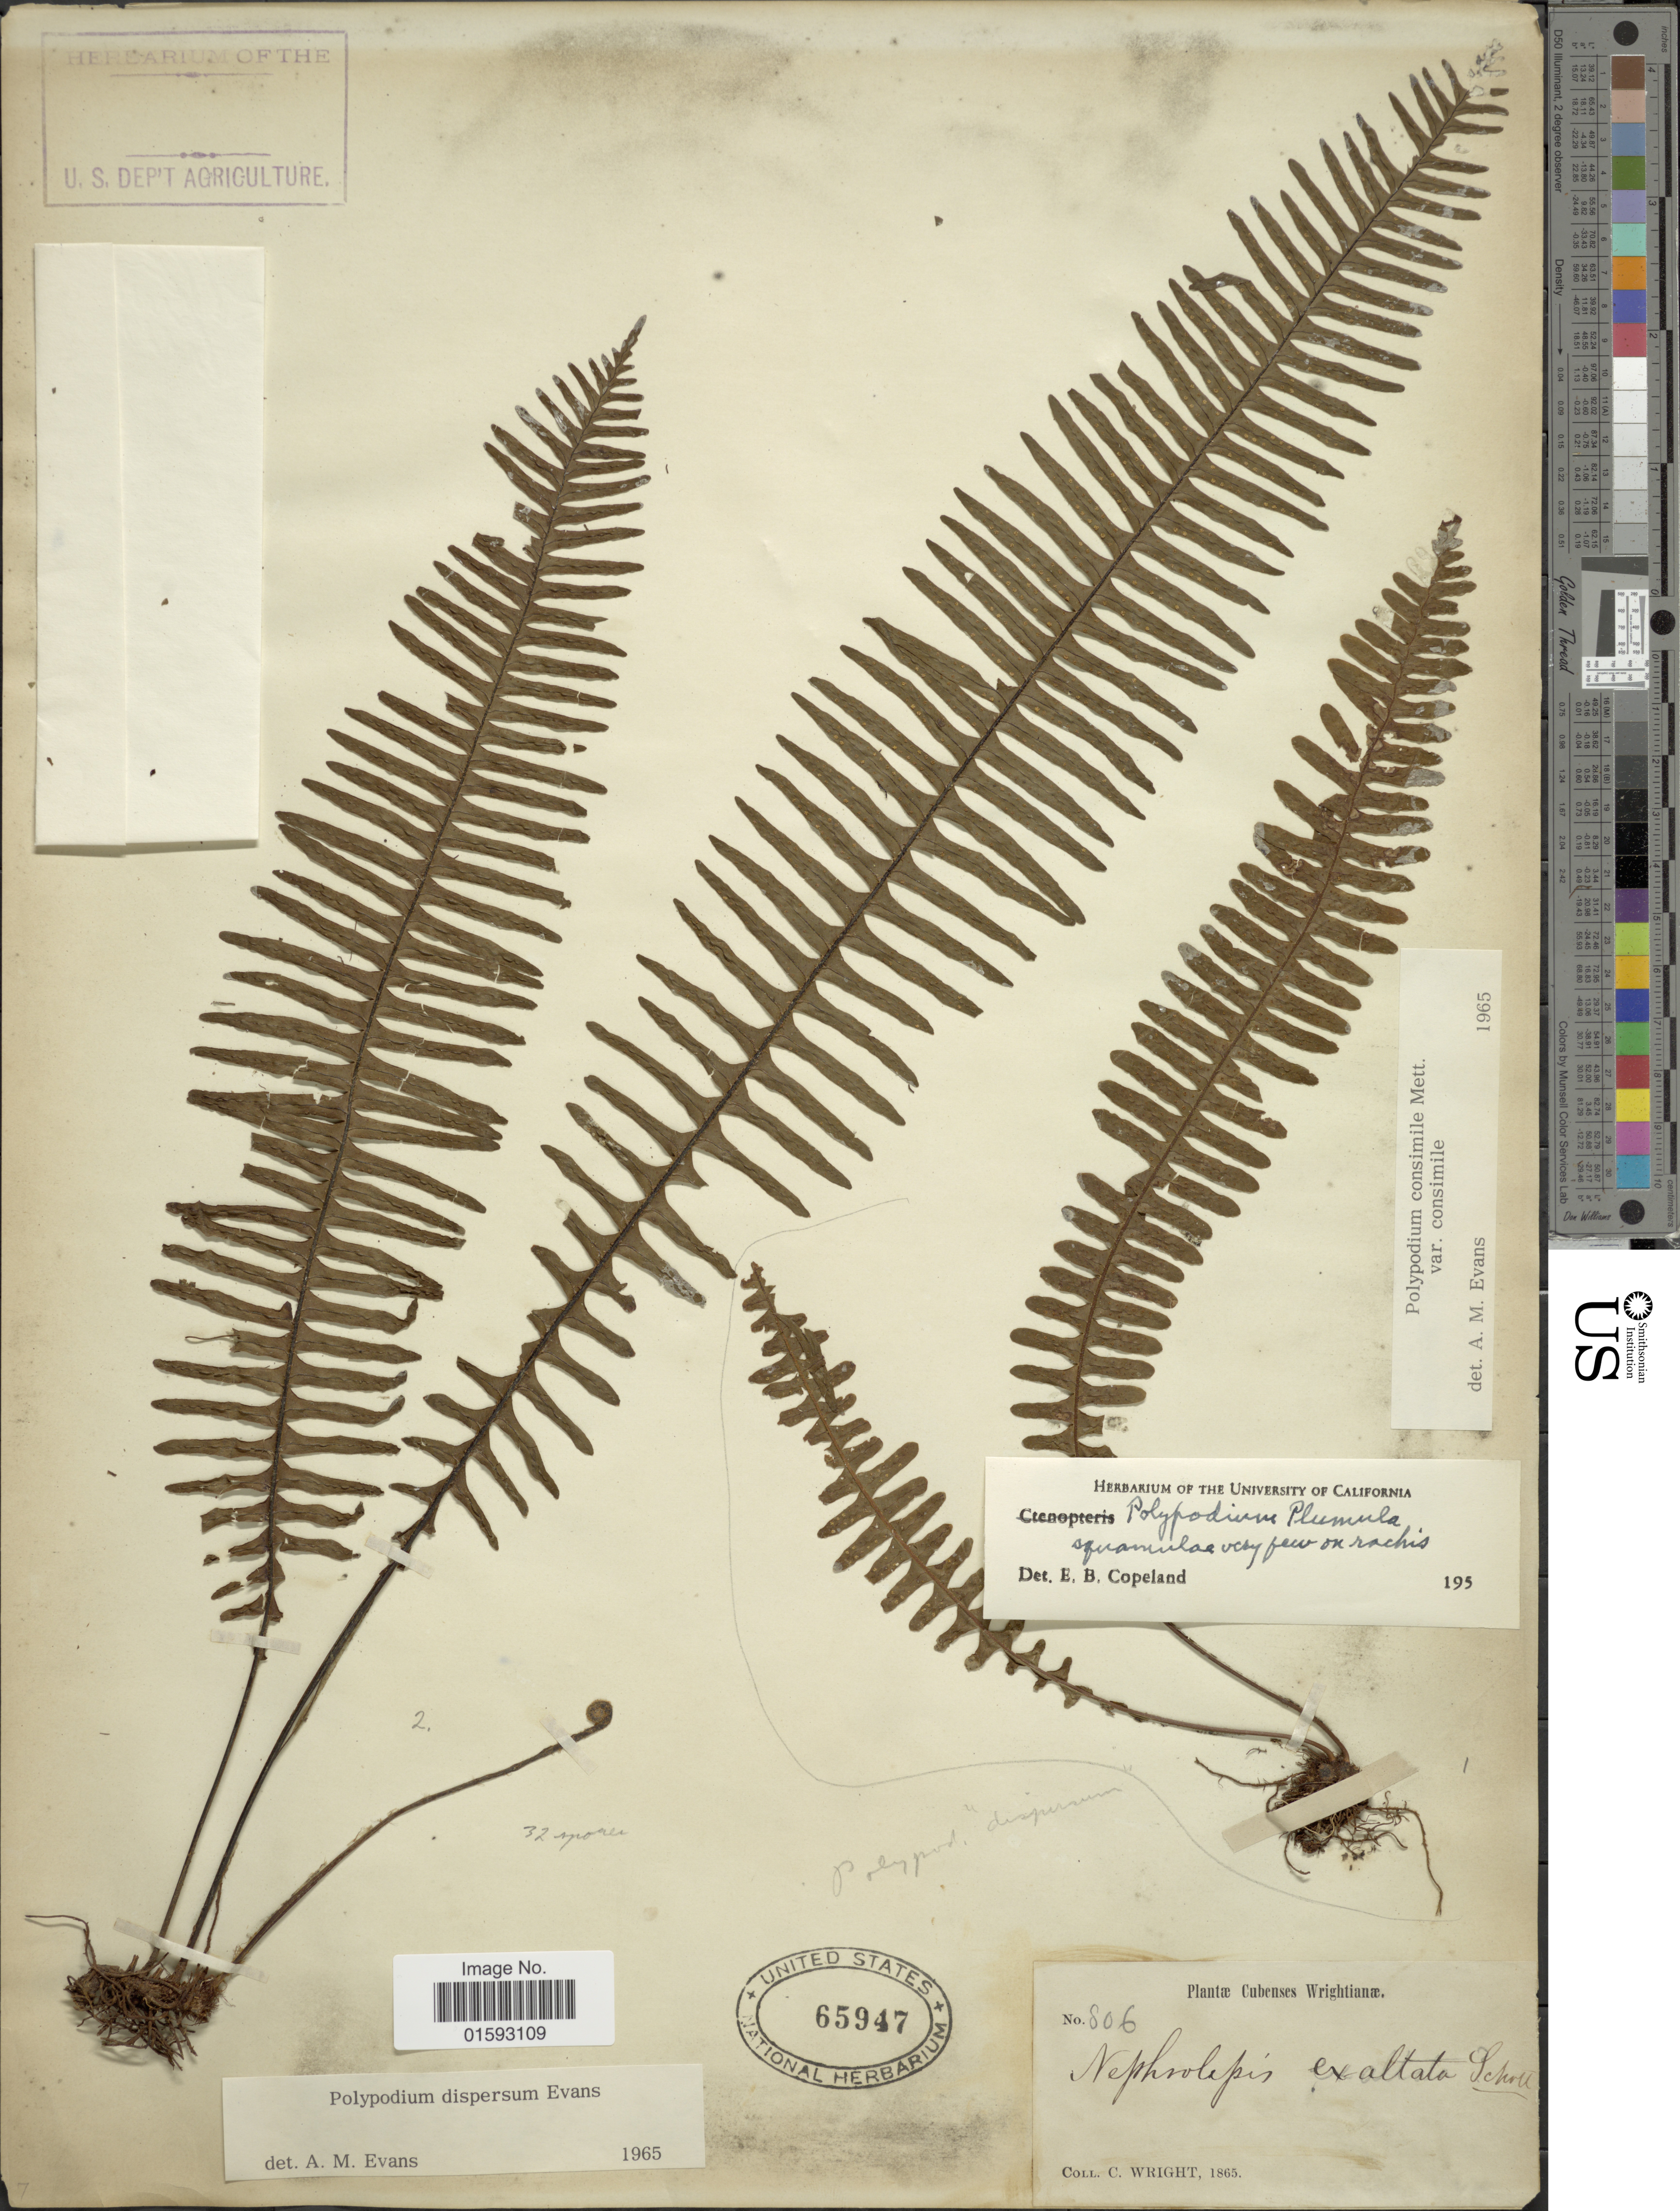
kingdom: Plantae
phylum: Tracheophyta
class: Polypodiopsida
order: Polypodiales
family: Polypodiaceae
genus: Pecluma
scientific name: Pecluma consimilis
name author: (Mett.) M.G. Price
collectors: C. Wright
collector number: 806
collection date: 1865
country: Cuba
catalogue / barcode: US 65947